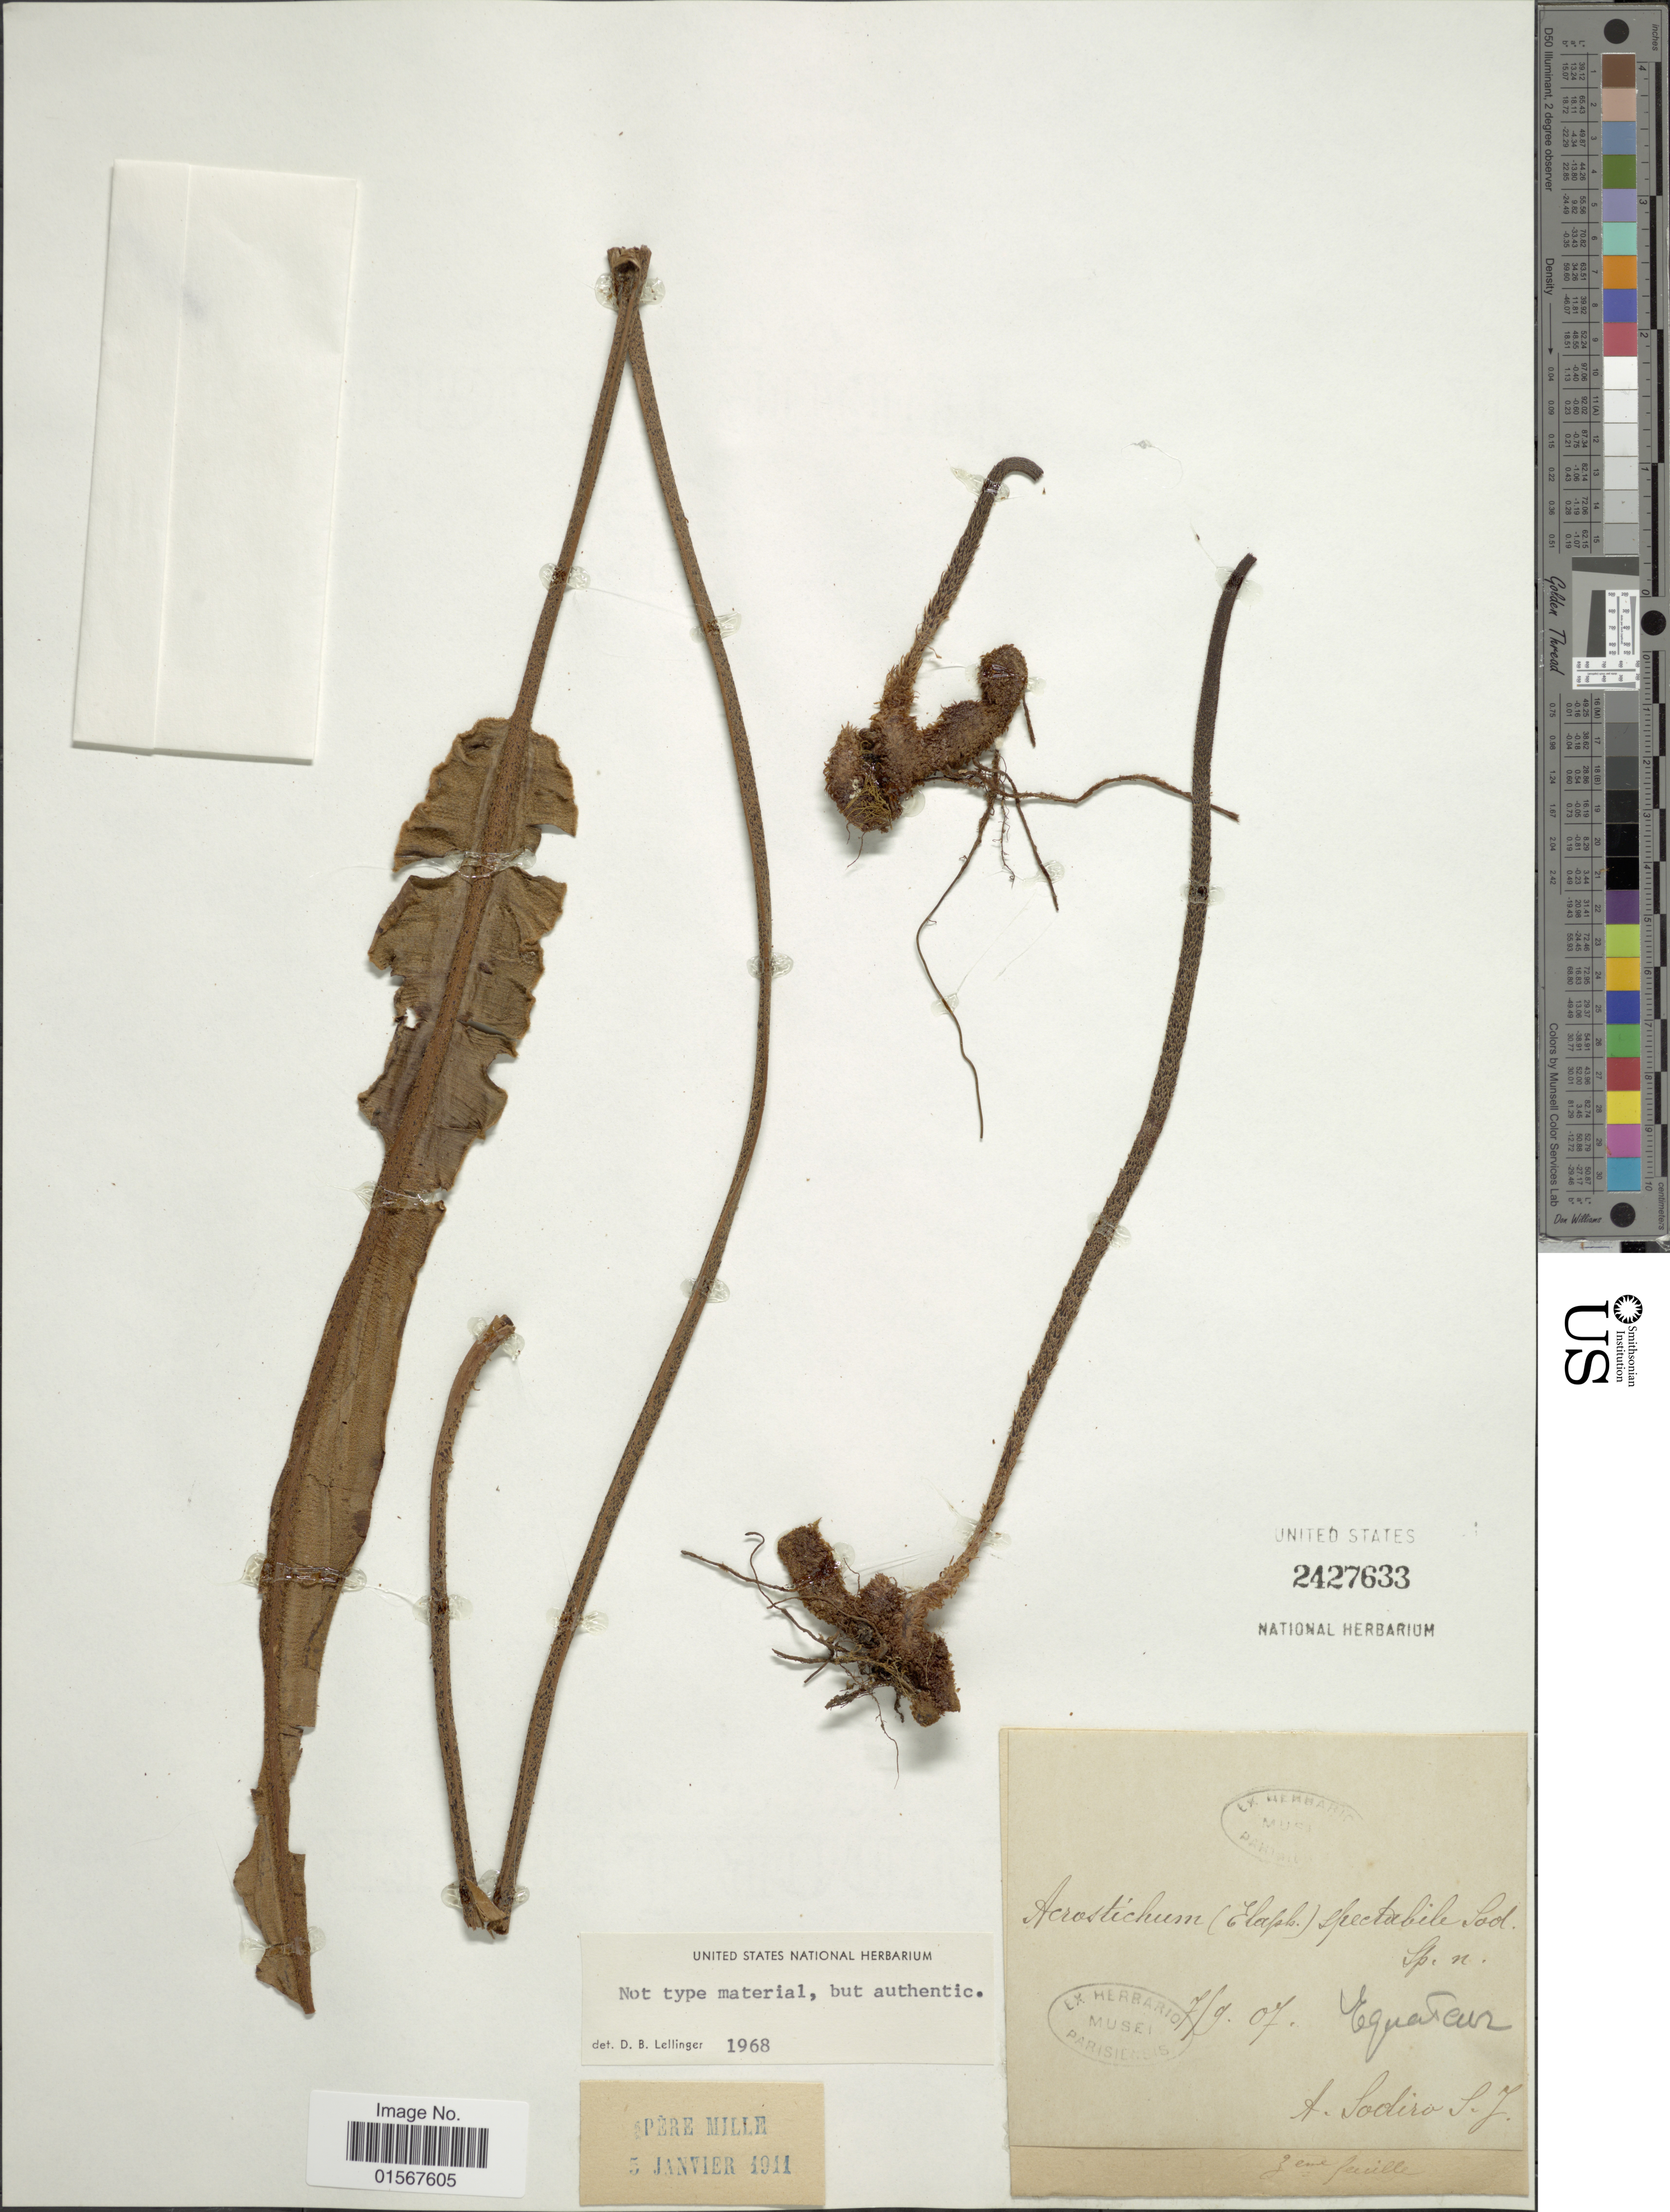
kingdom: Plantae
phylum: Tracheophyta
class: Polypodiopsida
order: Polypodiales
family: Dryopteridaceae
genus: Elaphoglossum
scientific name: Elaphoglossum spectabile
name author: (Sodiro) C. Chr.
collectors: A. Sodiro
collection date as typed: Transcribed d/m/y: 7/9/7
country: Ecuador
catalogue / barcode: US 2427633